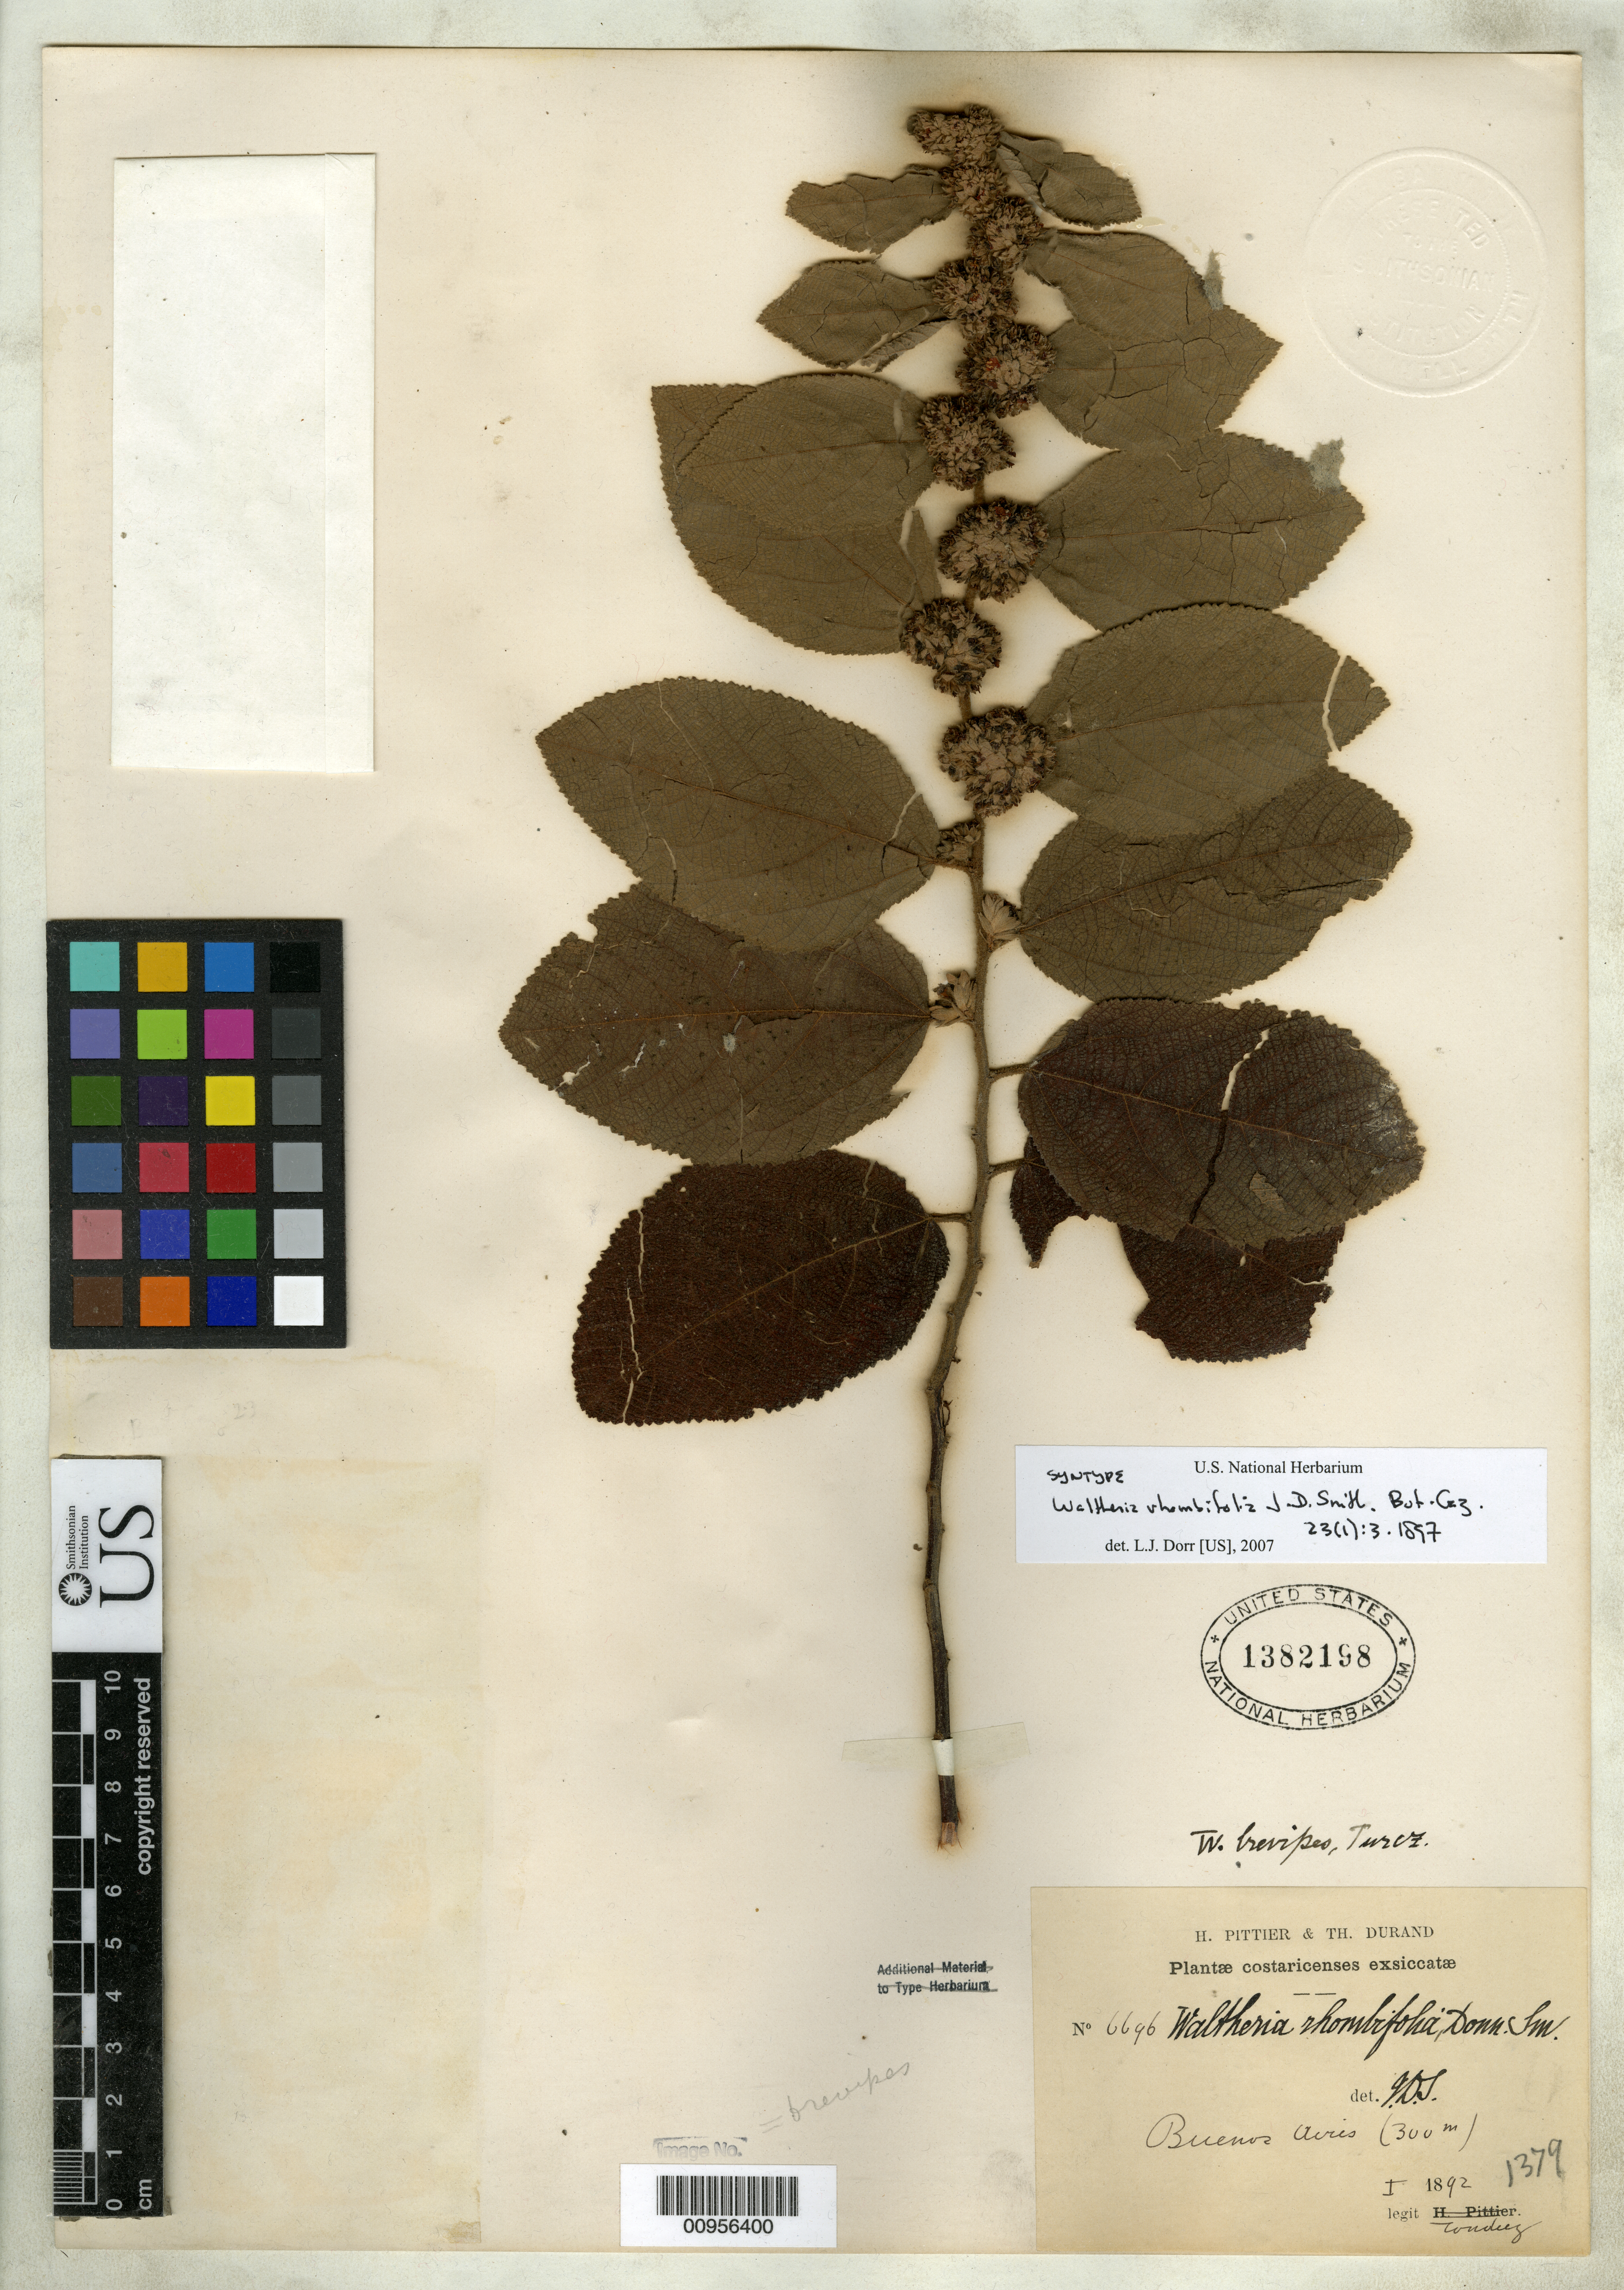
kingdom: Plantae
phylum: Tracheophyta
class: Magnoliopsida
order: Malvales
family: Malvaceae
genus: Waltheria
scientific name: Waltheria rhombifolia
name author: Donn. Sm.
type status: Syntype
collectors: A. Tonduz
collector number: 6696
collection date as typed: Jan 1892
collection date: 1892-01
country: Costa Rica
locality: Buenos Aires.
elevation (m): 300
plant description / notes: Specimen ex John Donnell Smith herbarium.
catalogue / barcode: US 1382198